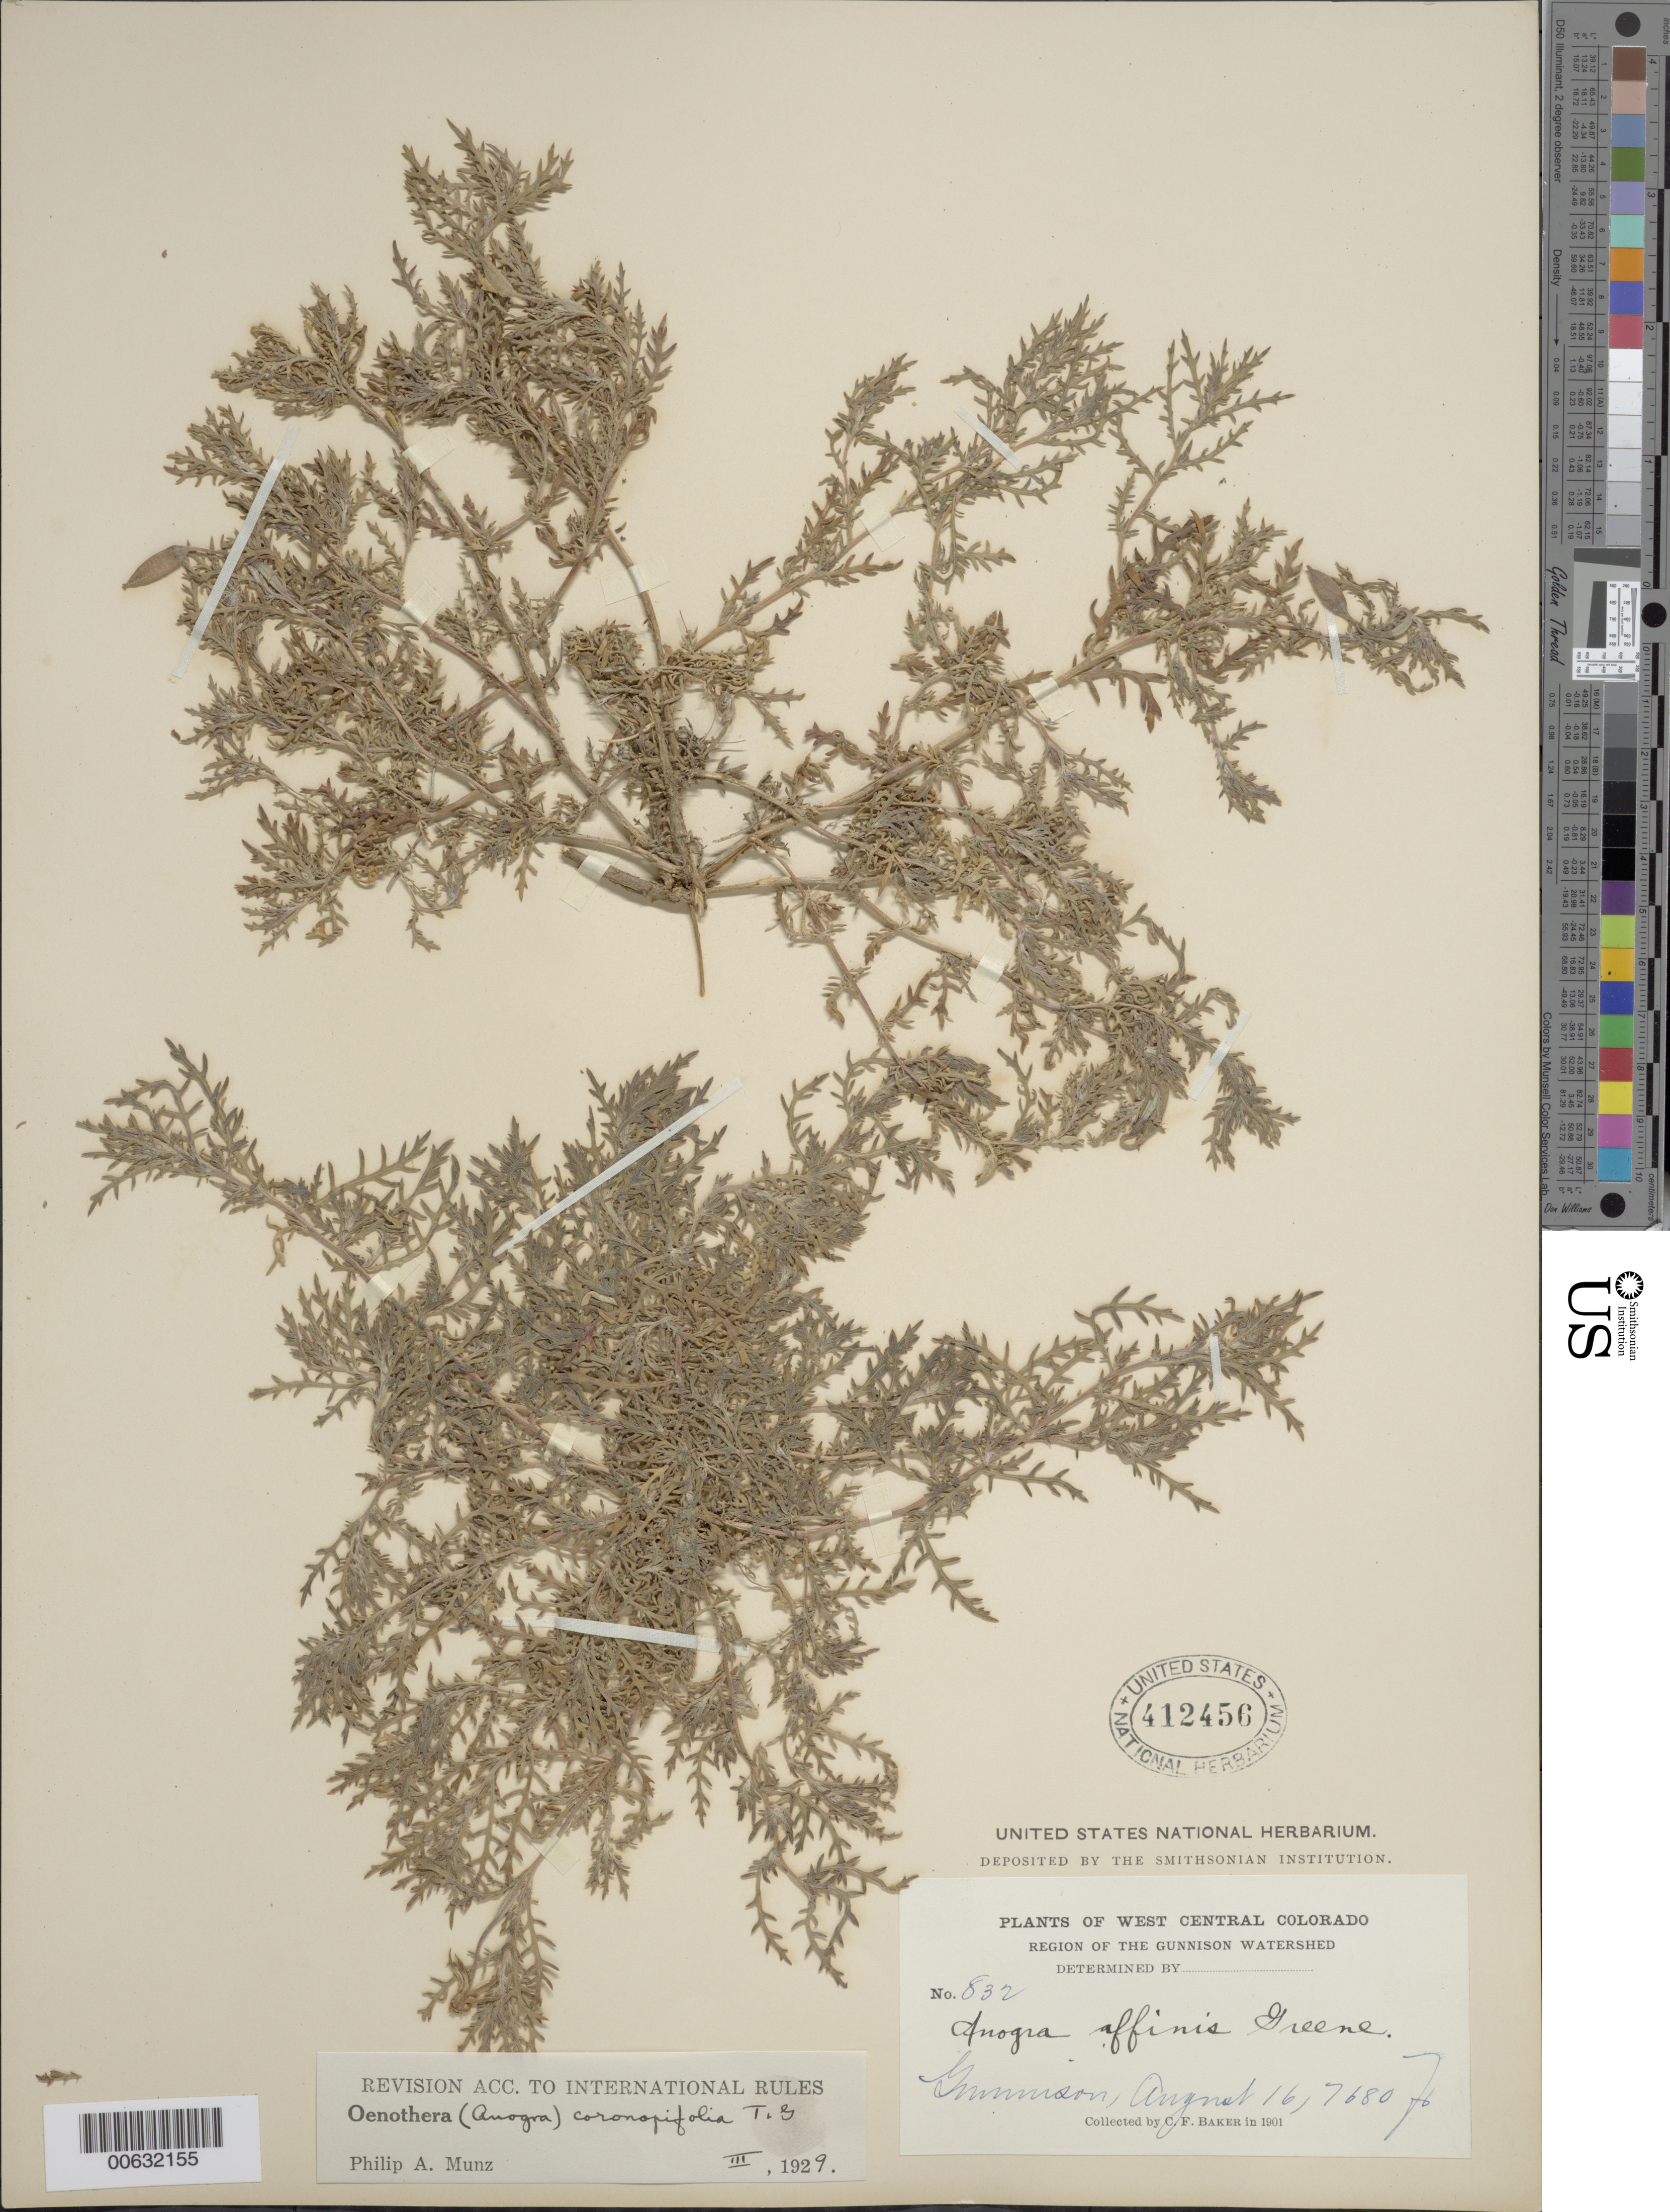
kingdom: Plantae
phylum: Tracheophyta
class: Magnoliopsida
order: Myrtales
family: Onagraceae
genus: Oenothera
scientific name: Oenothera coronopifolia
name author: Torr. & A. Gray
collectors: C. F. Baker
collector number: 832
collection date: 1901-08-16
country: United States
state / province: Colorado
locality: West Central Colorado, Region of The Gunnison Watershed, Gunnison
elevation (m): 2341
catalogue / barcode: US 412456